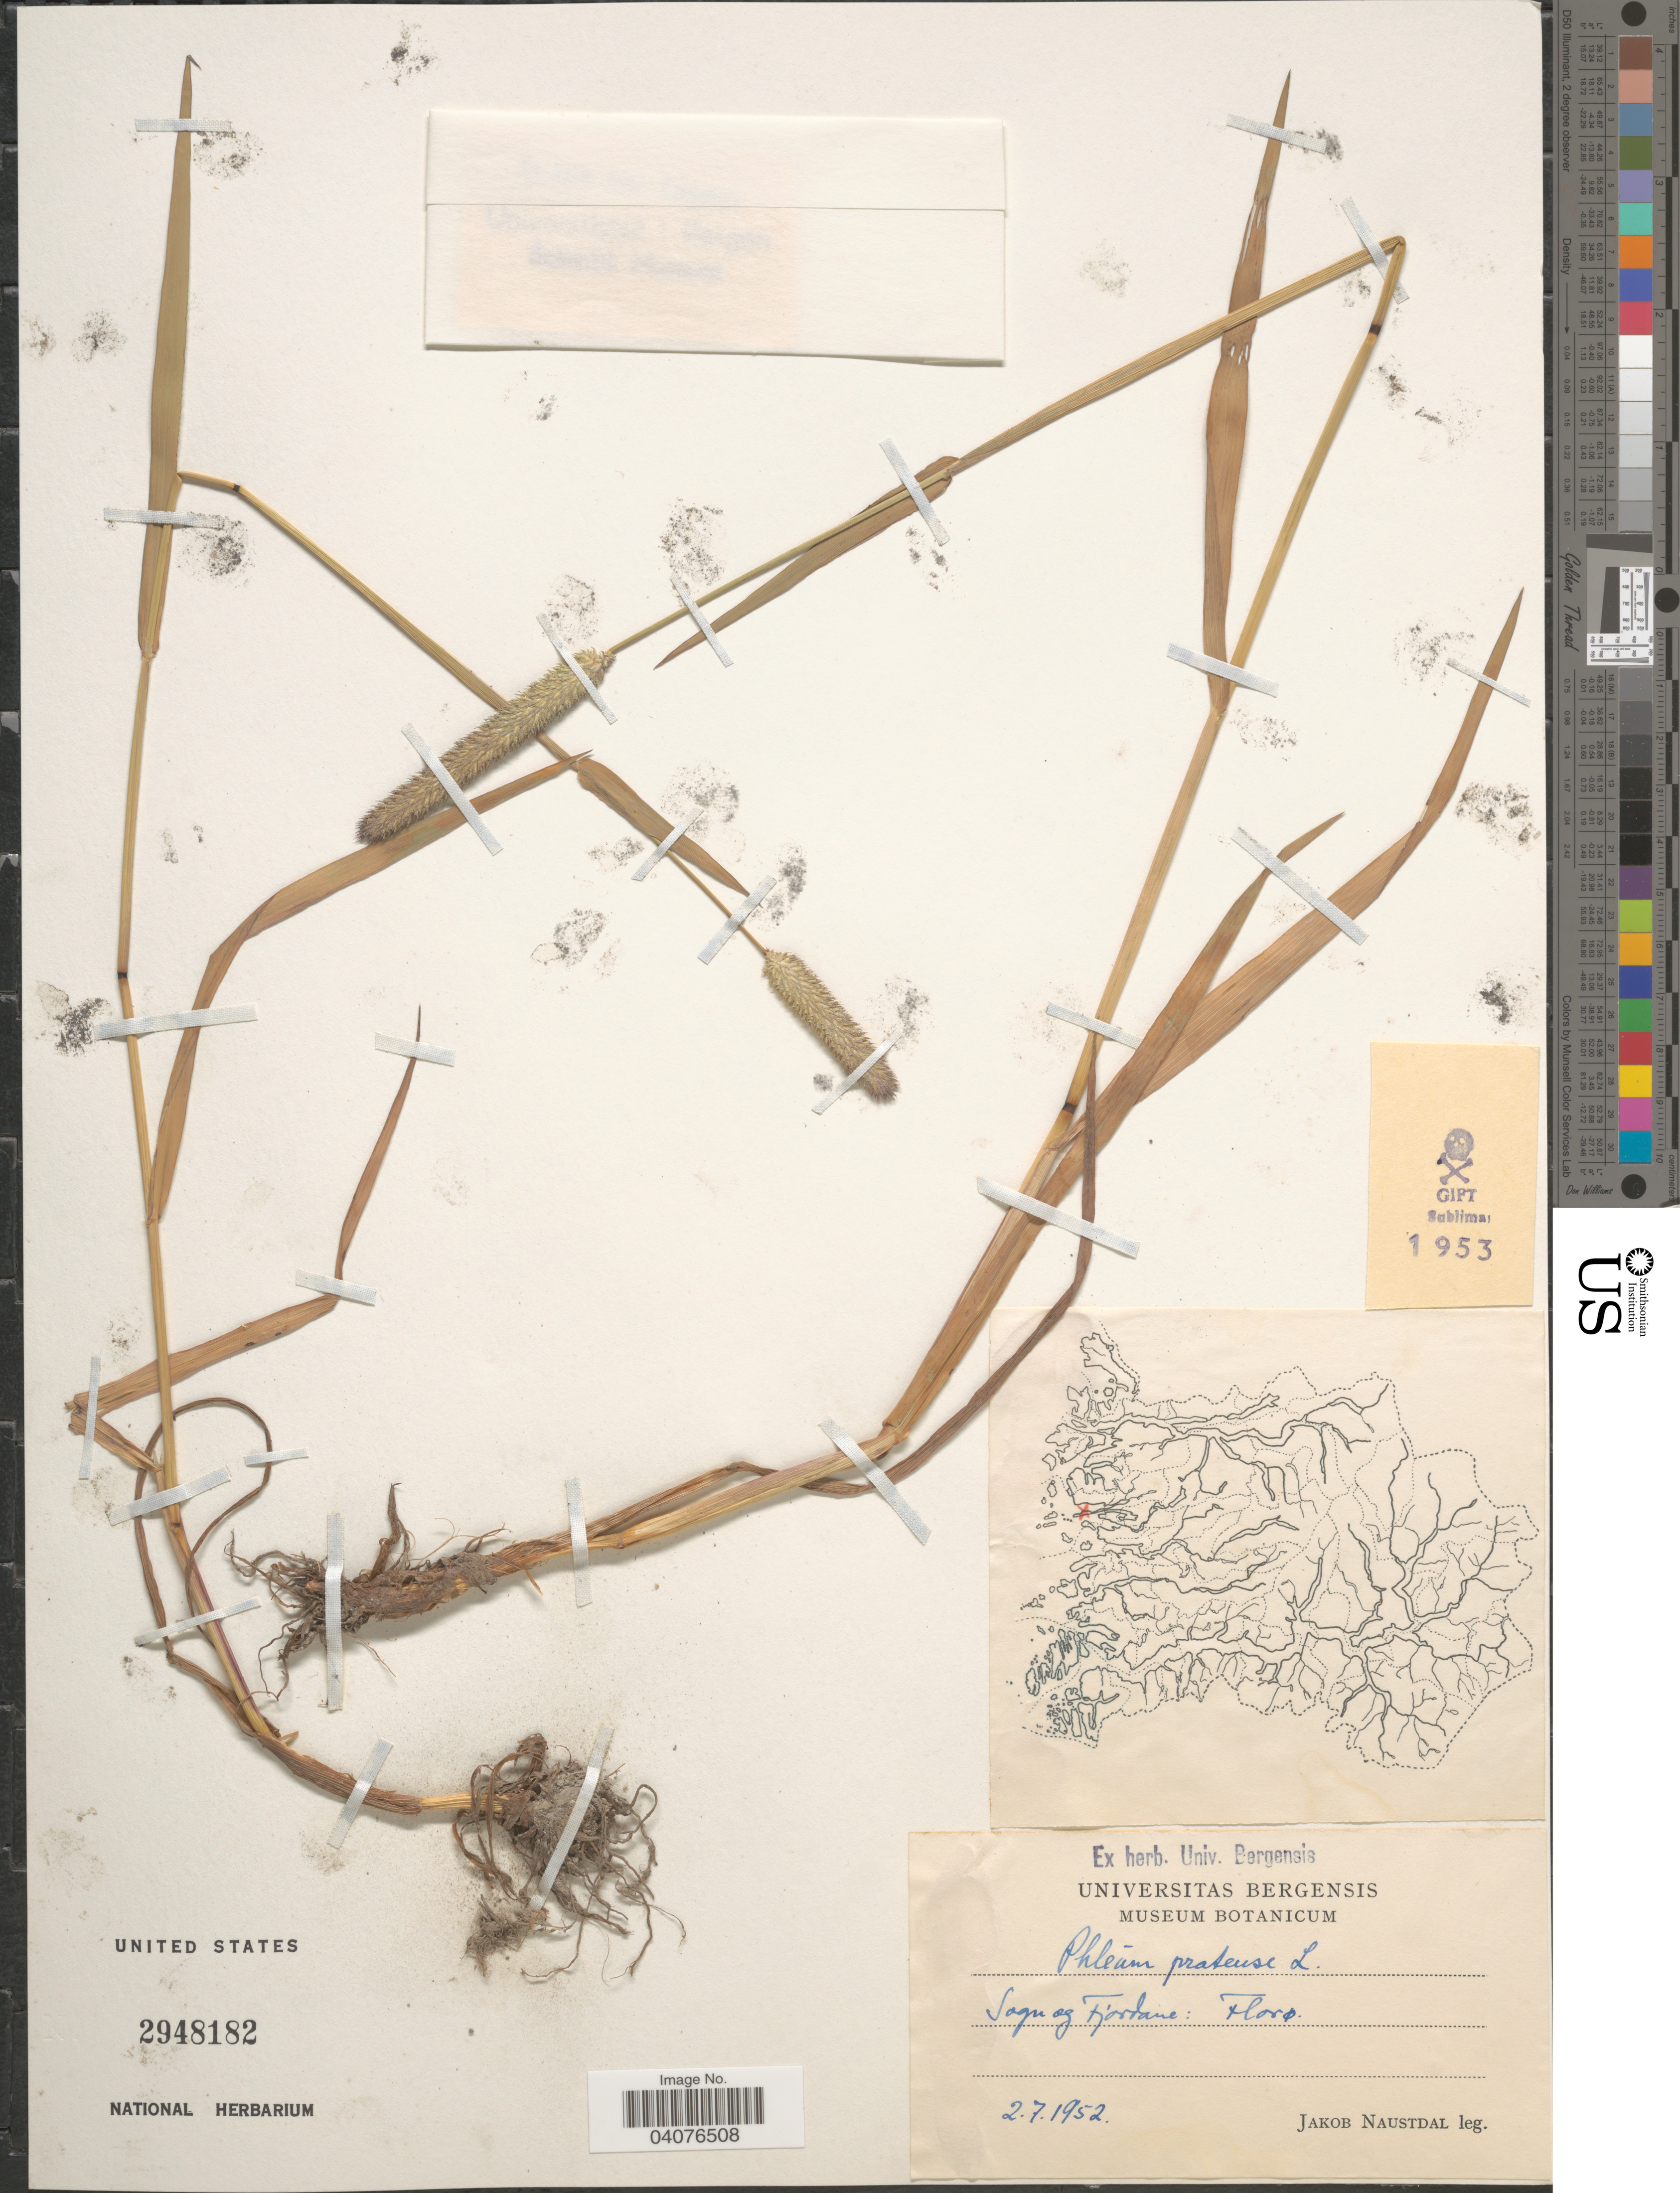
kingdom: Plantae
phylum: Tracheophyta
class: Liliopsida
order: Poales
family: Poaceae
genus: Phleum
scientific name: Phleum pratense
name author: L.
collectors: J. Naustdal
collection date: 1952-07-02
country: Norway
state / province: Sogn og Fjordane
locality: Sogn Og Fjordane: Florø.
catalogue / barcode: US 2948182